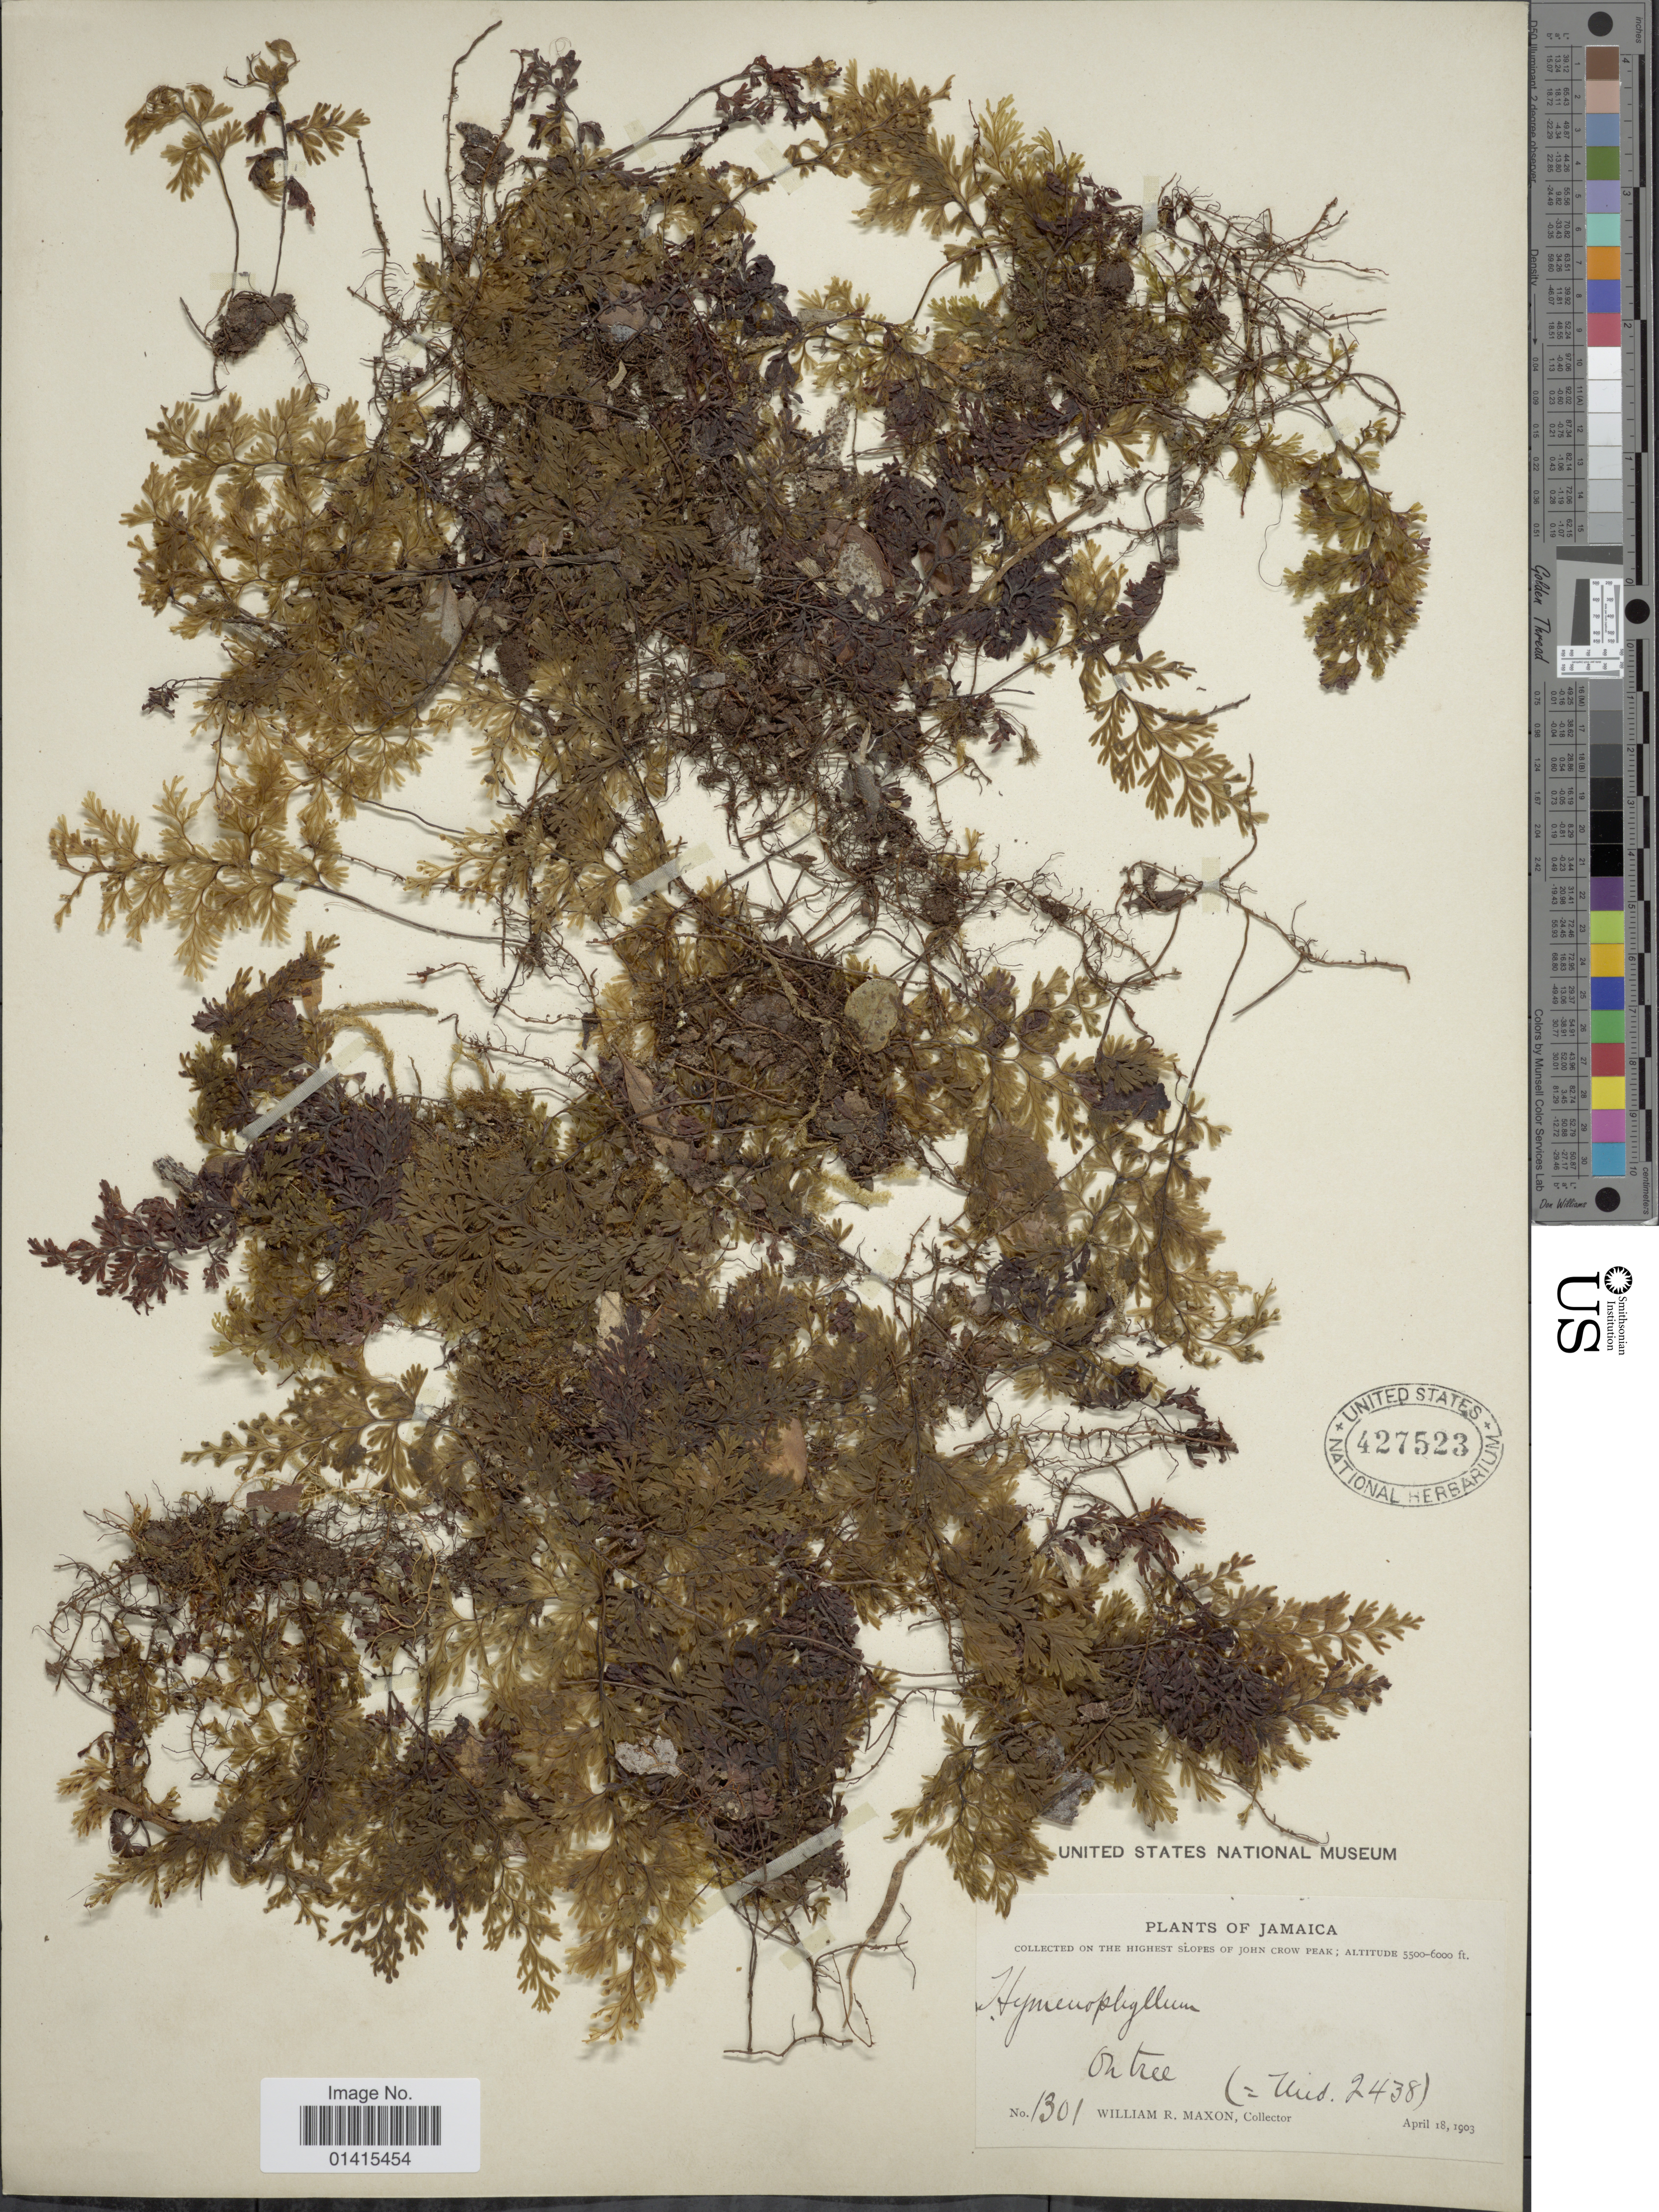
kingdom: Plantae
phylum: Tracheophyta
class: Polypodiopsida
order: Hymenophyllales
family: Hymenophyllaceae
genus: Hymenophyllum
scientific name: Hymenophyllum polyanthos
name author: (Sw.) Sw.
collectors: W. R. Maxon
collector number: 1301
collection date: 1903-04-18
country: Jamaica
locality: At the base of John Crow Peak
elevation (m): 1676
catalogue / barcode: US 427523